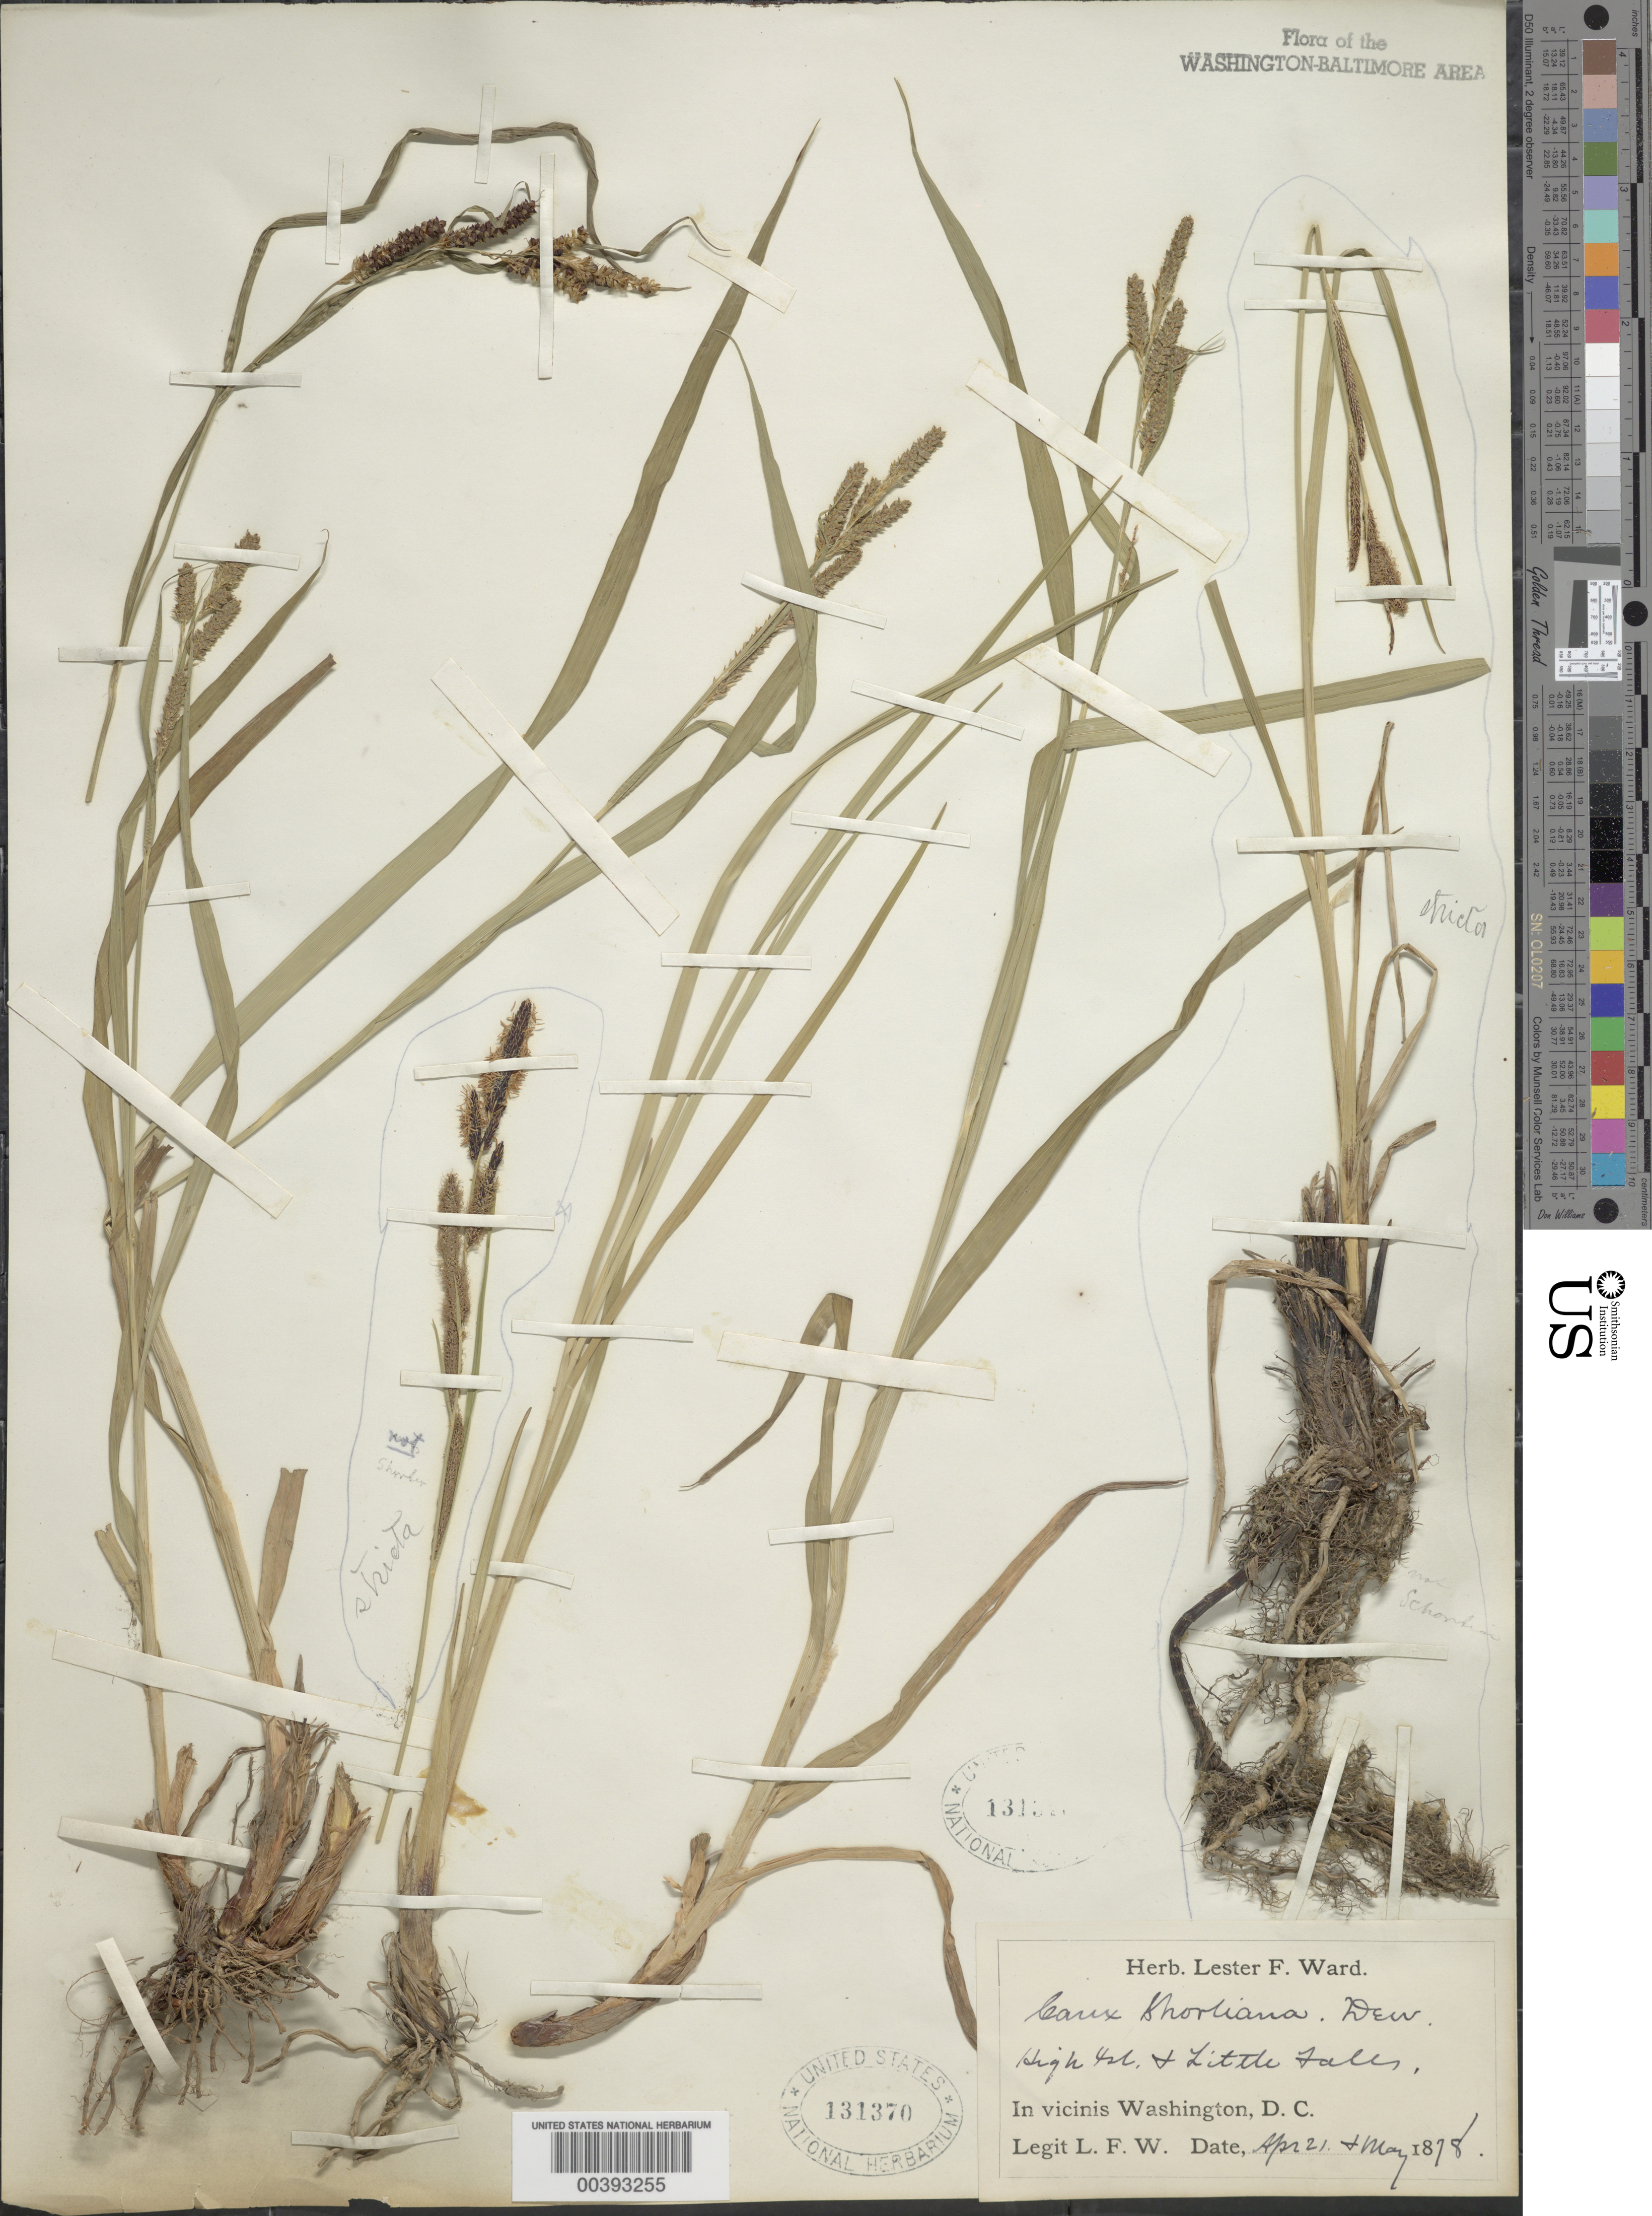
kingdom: Plantae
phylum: Tracheophyta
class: Liliopsida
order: Poales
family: Cyperaceae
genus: Carex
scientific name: Carex shortiana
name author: Dewey & Torr.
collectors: L. F. Ward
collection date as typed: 21 Apr 1878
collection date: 1878-04-21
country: United States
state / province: Maryland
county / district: Montgomery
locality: High Island C. & O. Canal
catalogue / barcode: US 131370